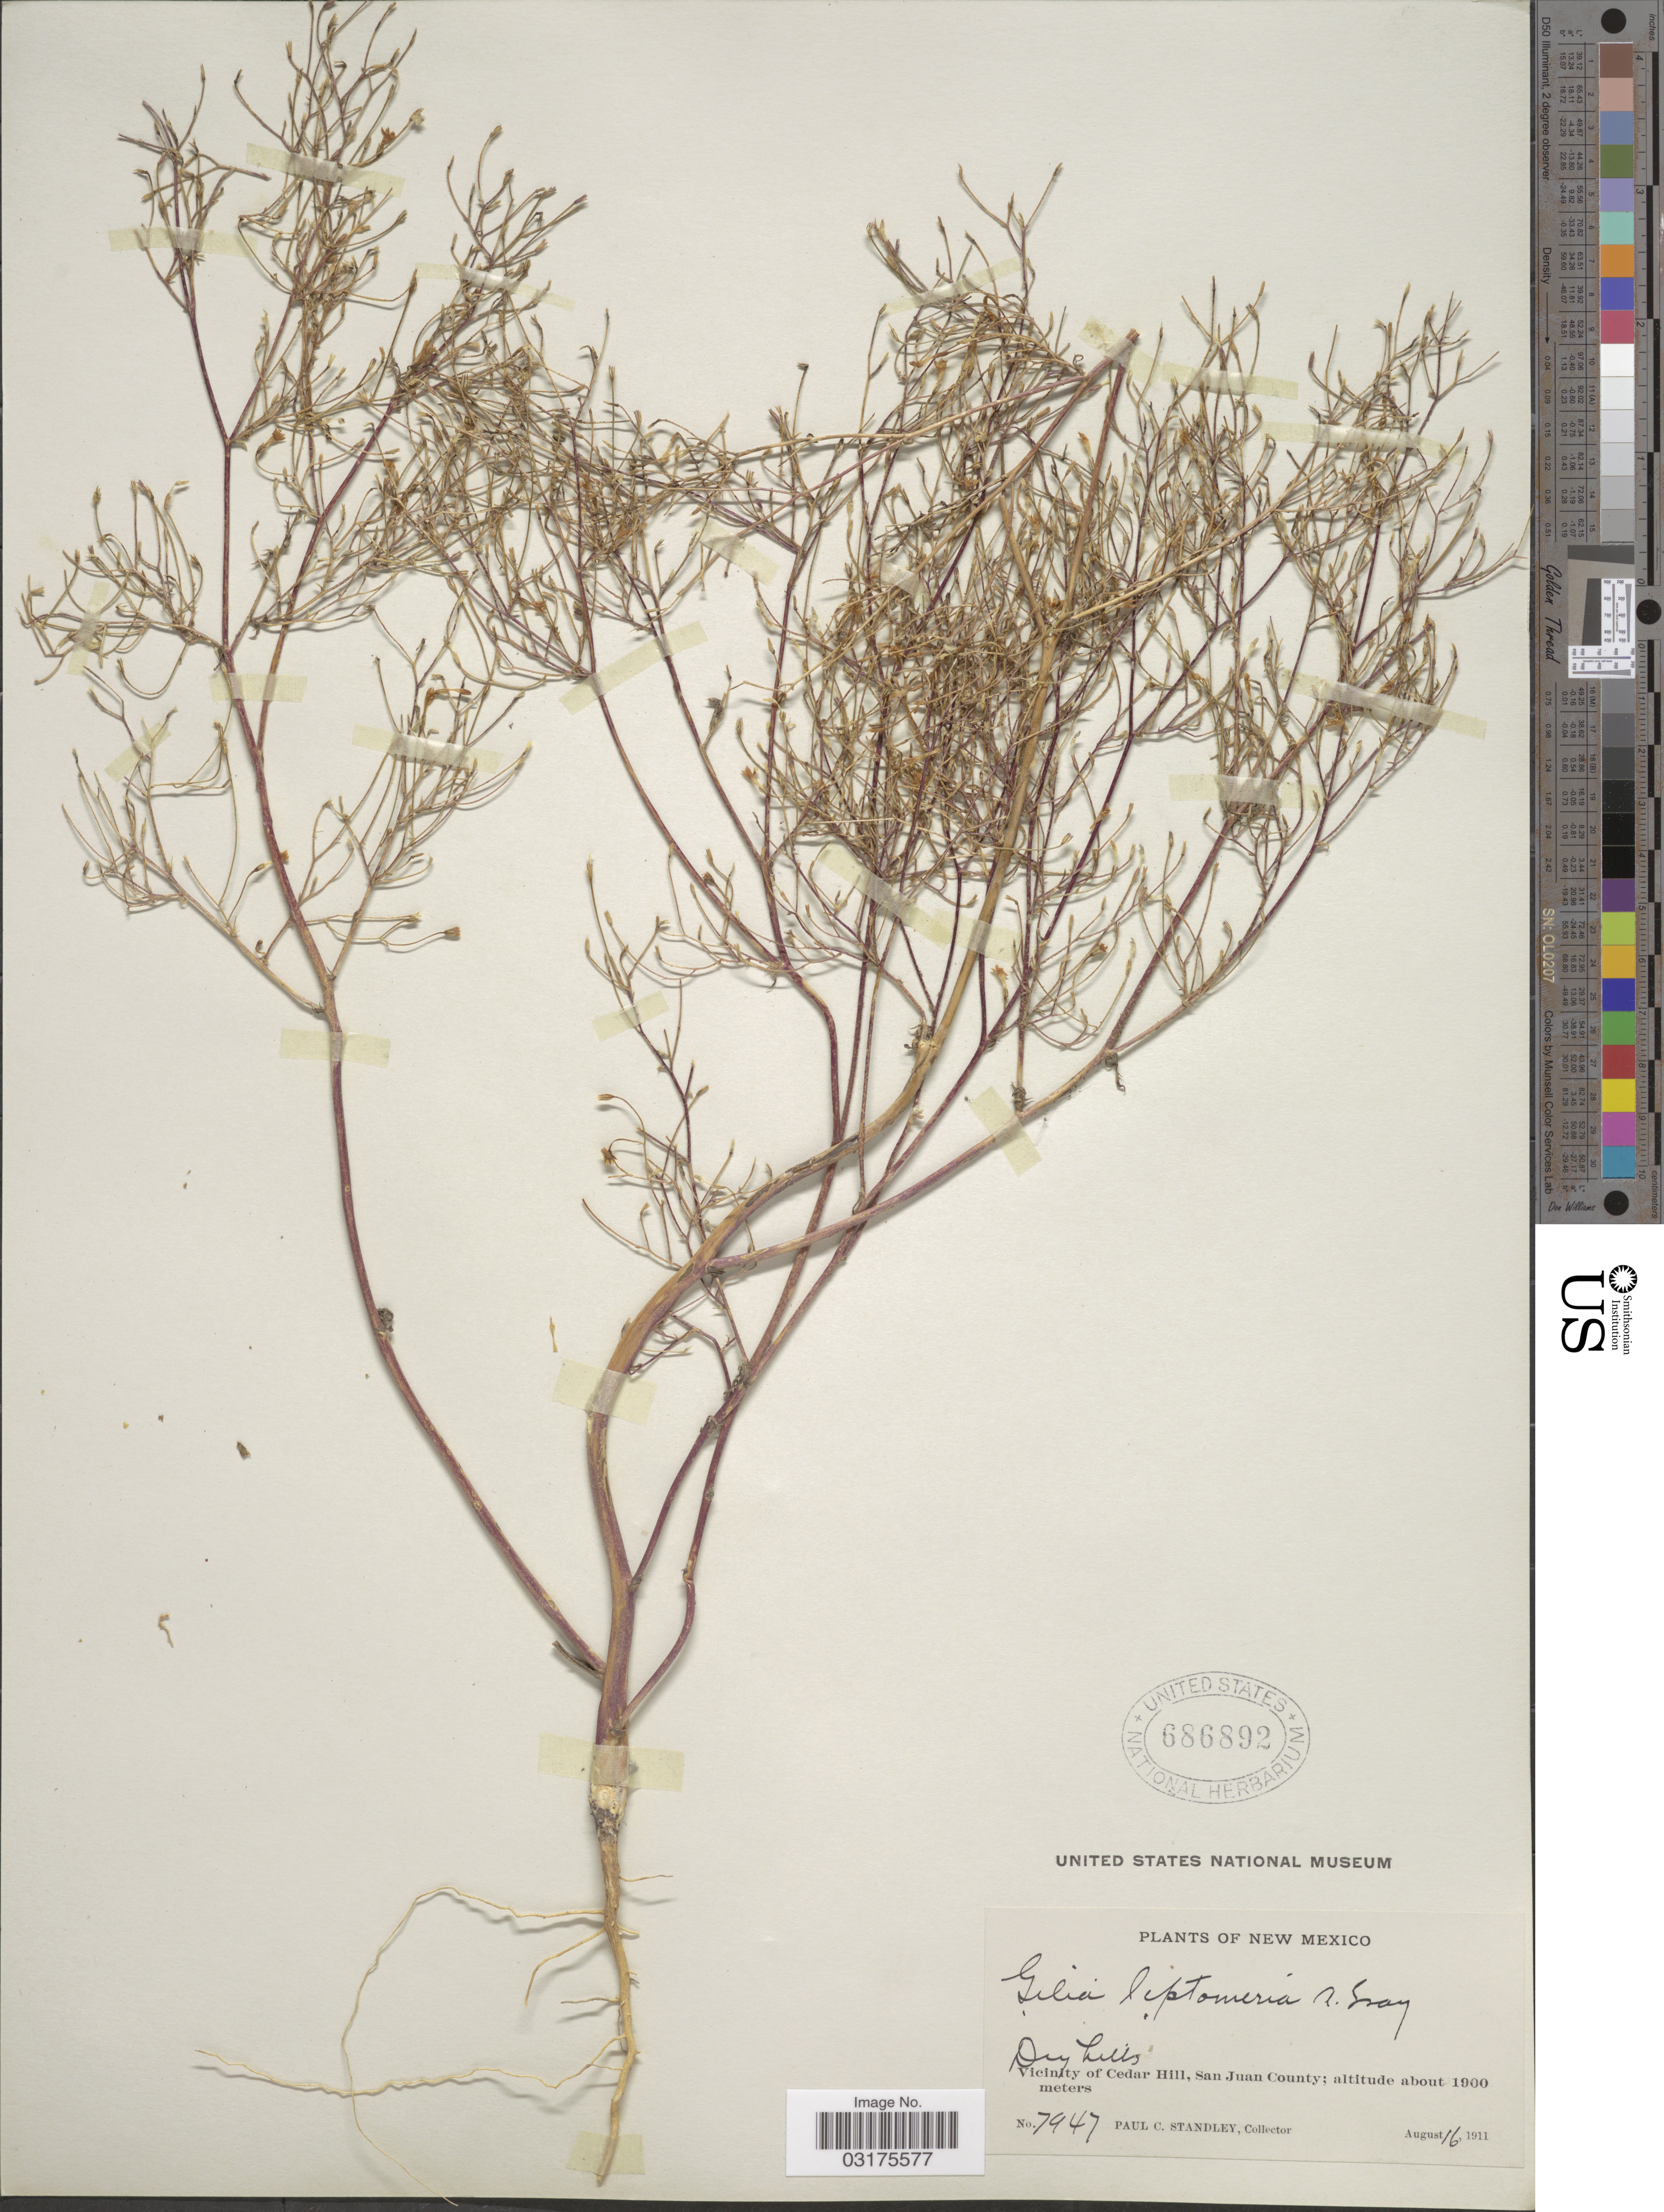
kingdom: Plantae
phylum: Tracheophyta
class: Magnoliopsida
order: Ericales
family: Polemoniaceae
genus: Aliciella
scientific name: Aliciella leptomeria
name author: (A. Gray) J.M. Porter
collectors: P. C. Standley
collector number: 7947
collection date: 1911-08-16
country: United States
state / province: New Mexico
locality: Dry hills, Vicinity of Cedar Hill, San Juan County.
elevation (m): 1900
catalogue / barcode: US 686892